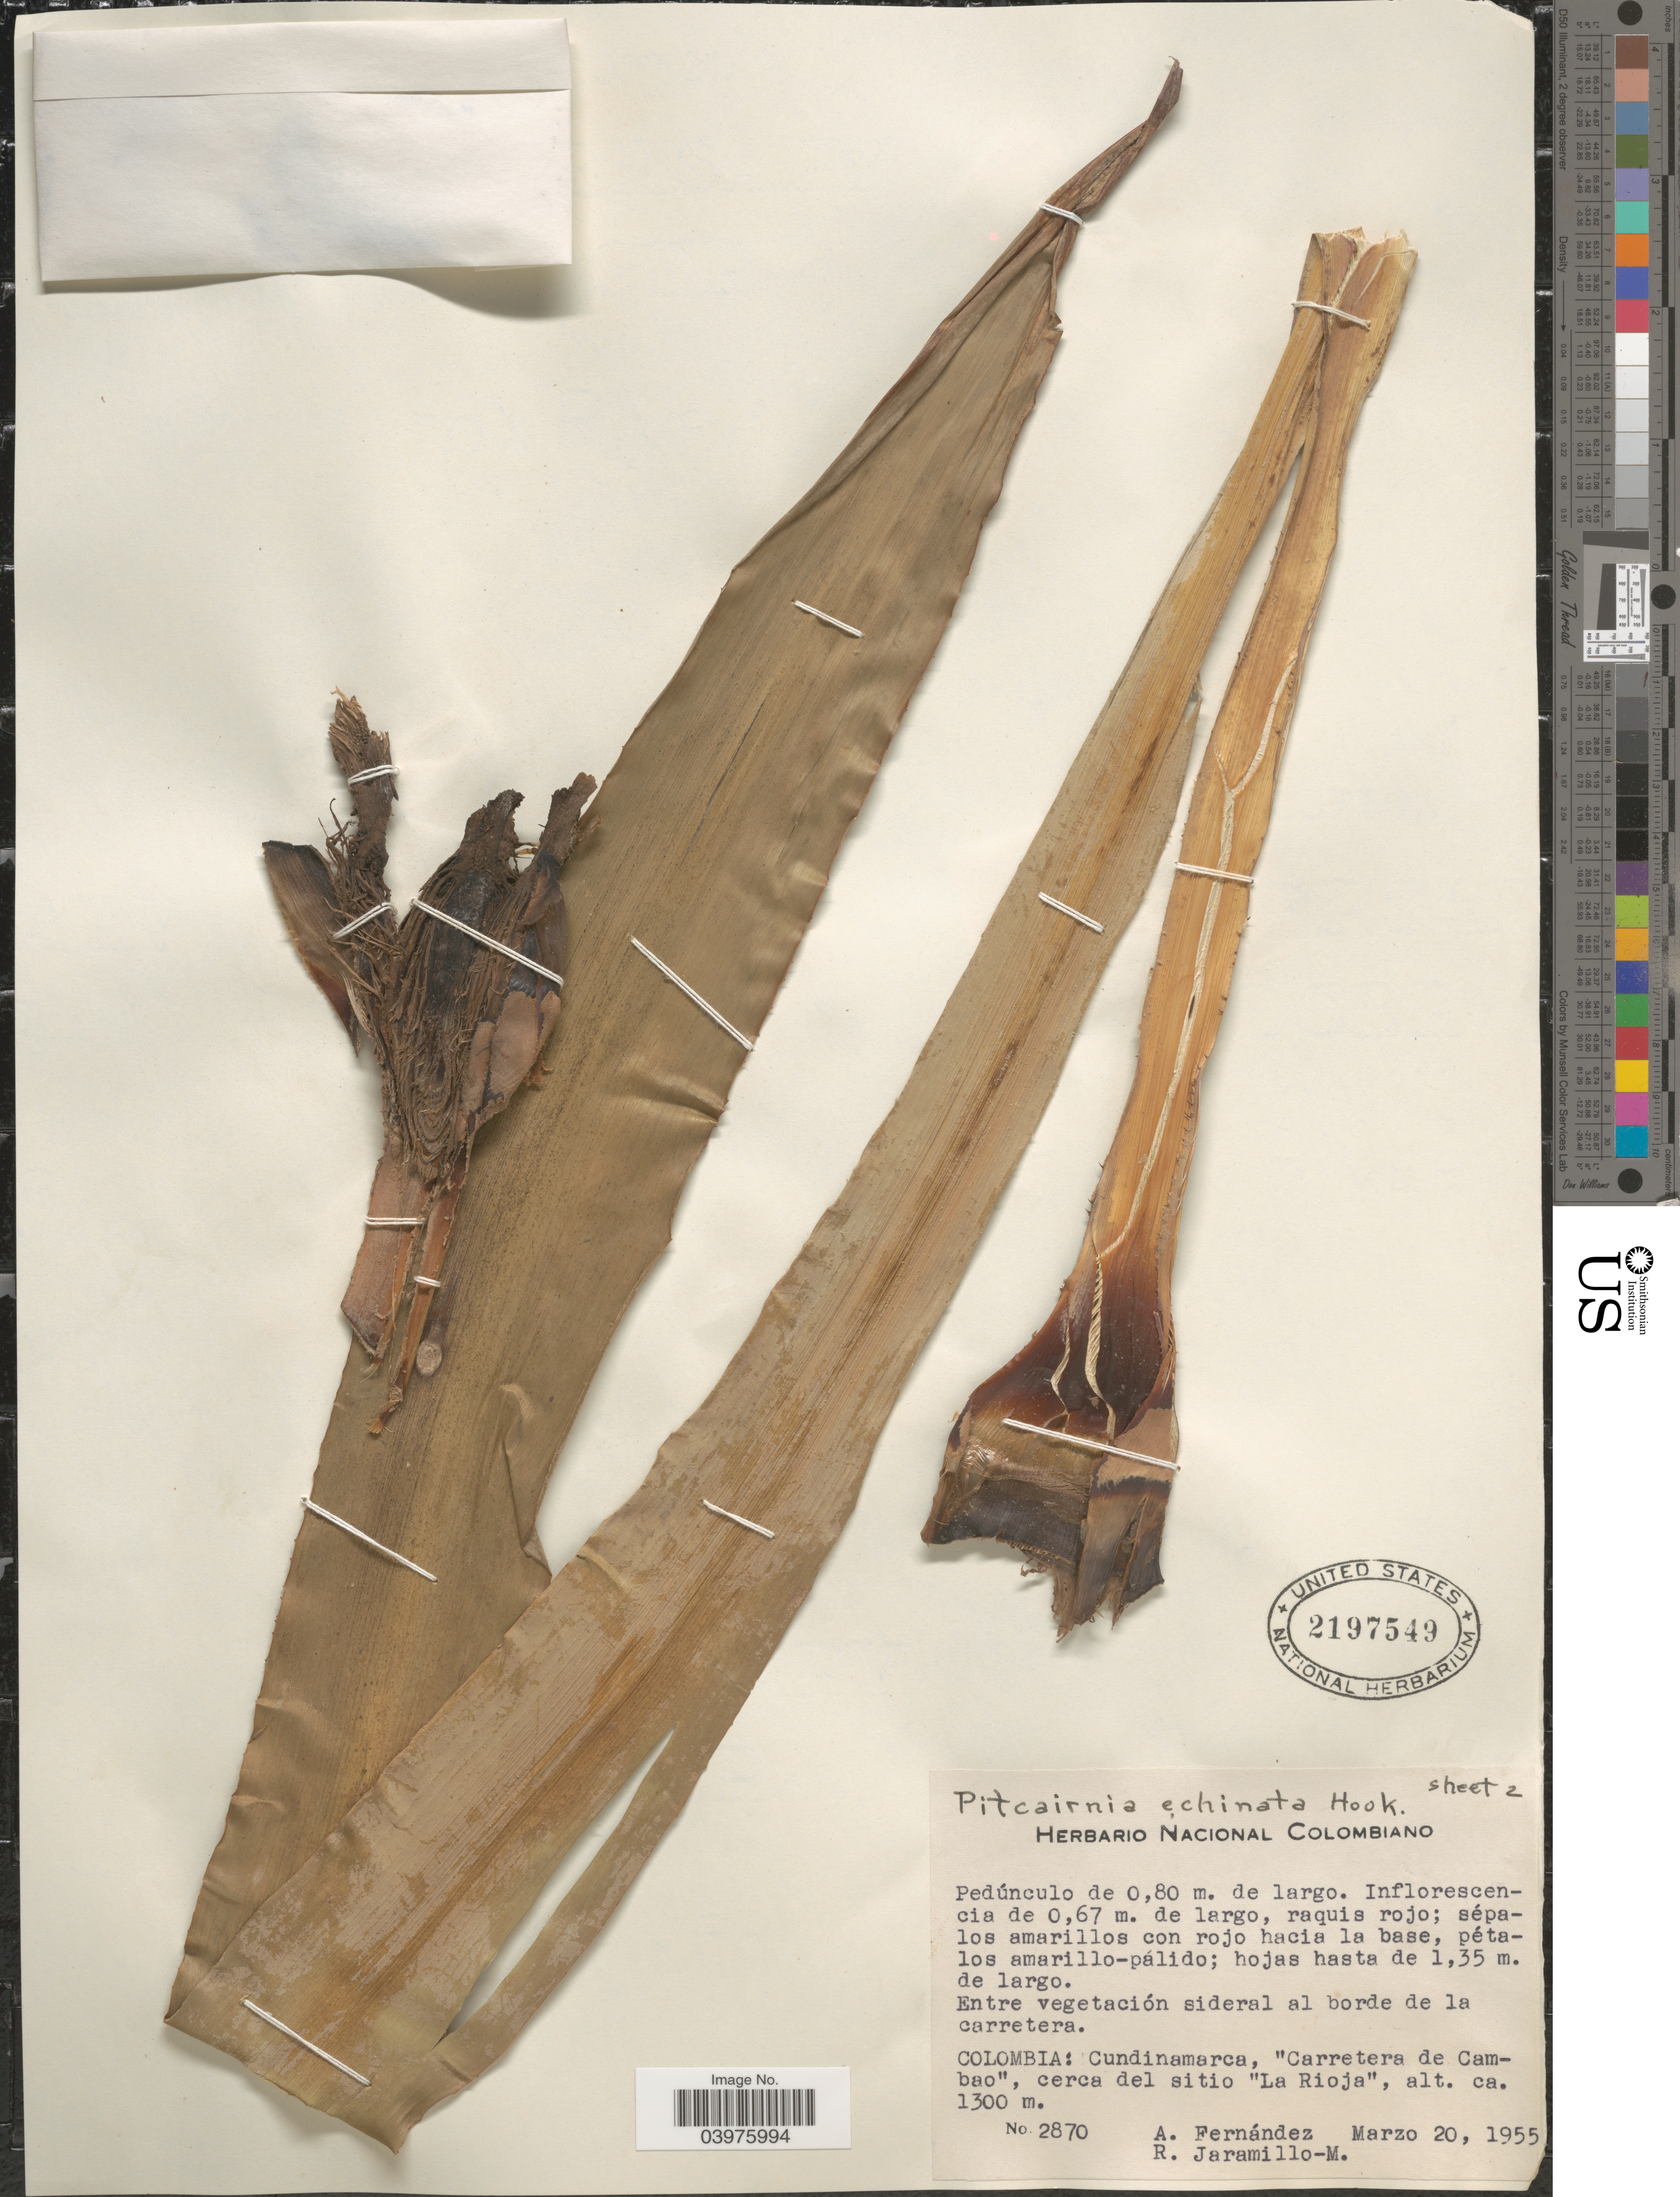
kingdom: Plantae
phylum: Tracheophyta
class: Liliopsida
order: Poales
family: Bromeliaceae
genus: Pitcairnia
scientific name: Pitcairnia echinata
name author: Hook.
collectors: A. Fernández & R. Jaramillo M.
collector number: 2870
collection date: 1955-03-20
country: Colombia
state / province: Cundinamarca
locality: Entre vegetación sideral al borde de la carretera. "Carretera de Cambao", cerca del sitio "La Rioja".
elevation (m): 1300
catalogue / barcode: US 2197549